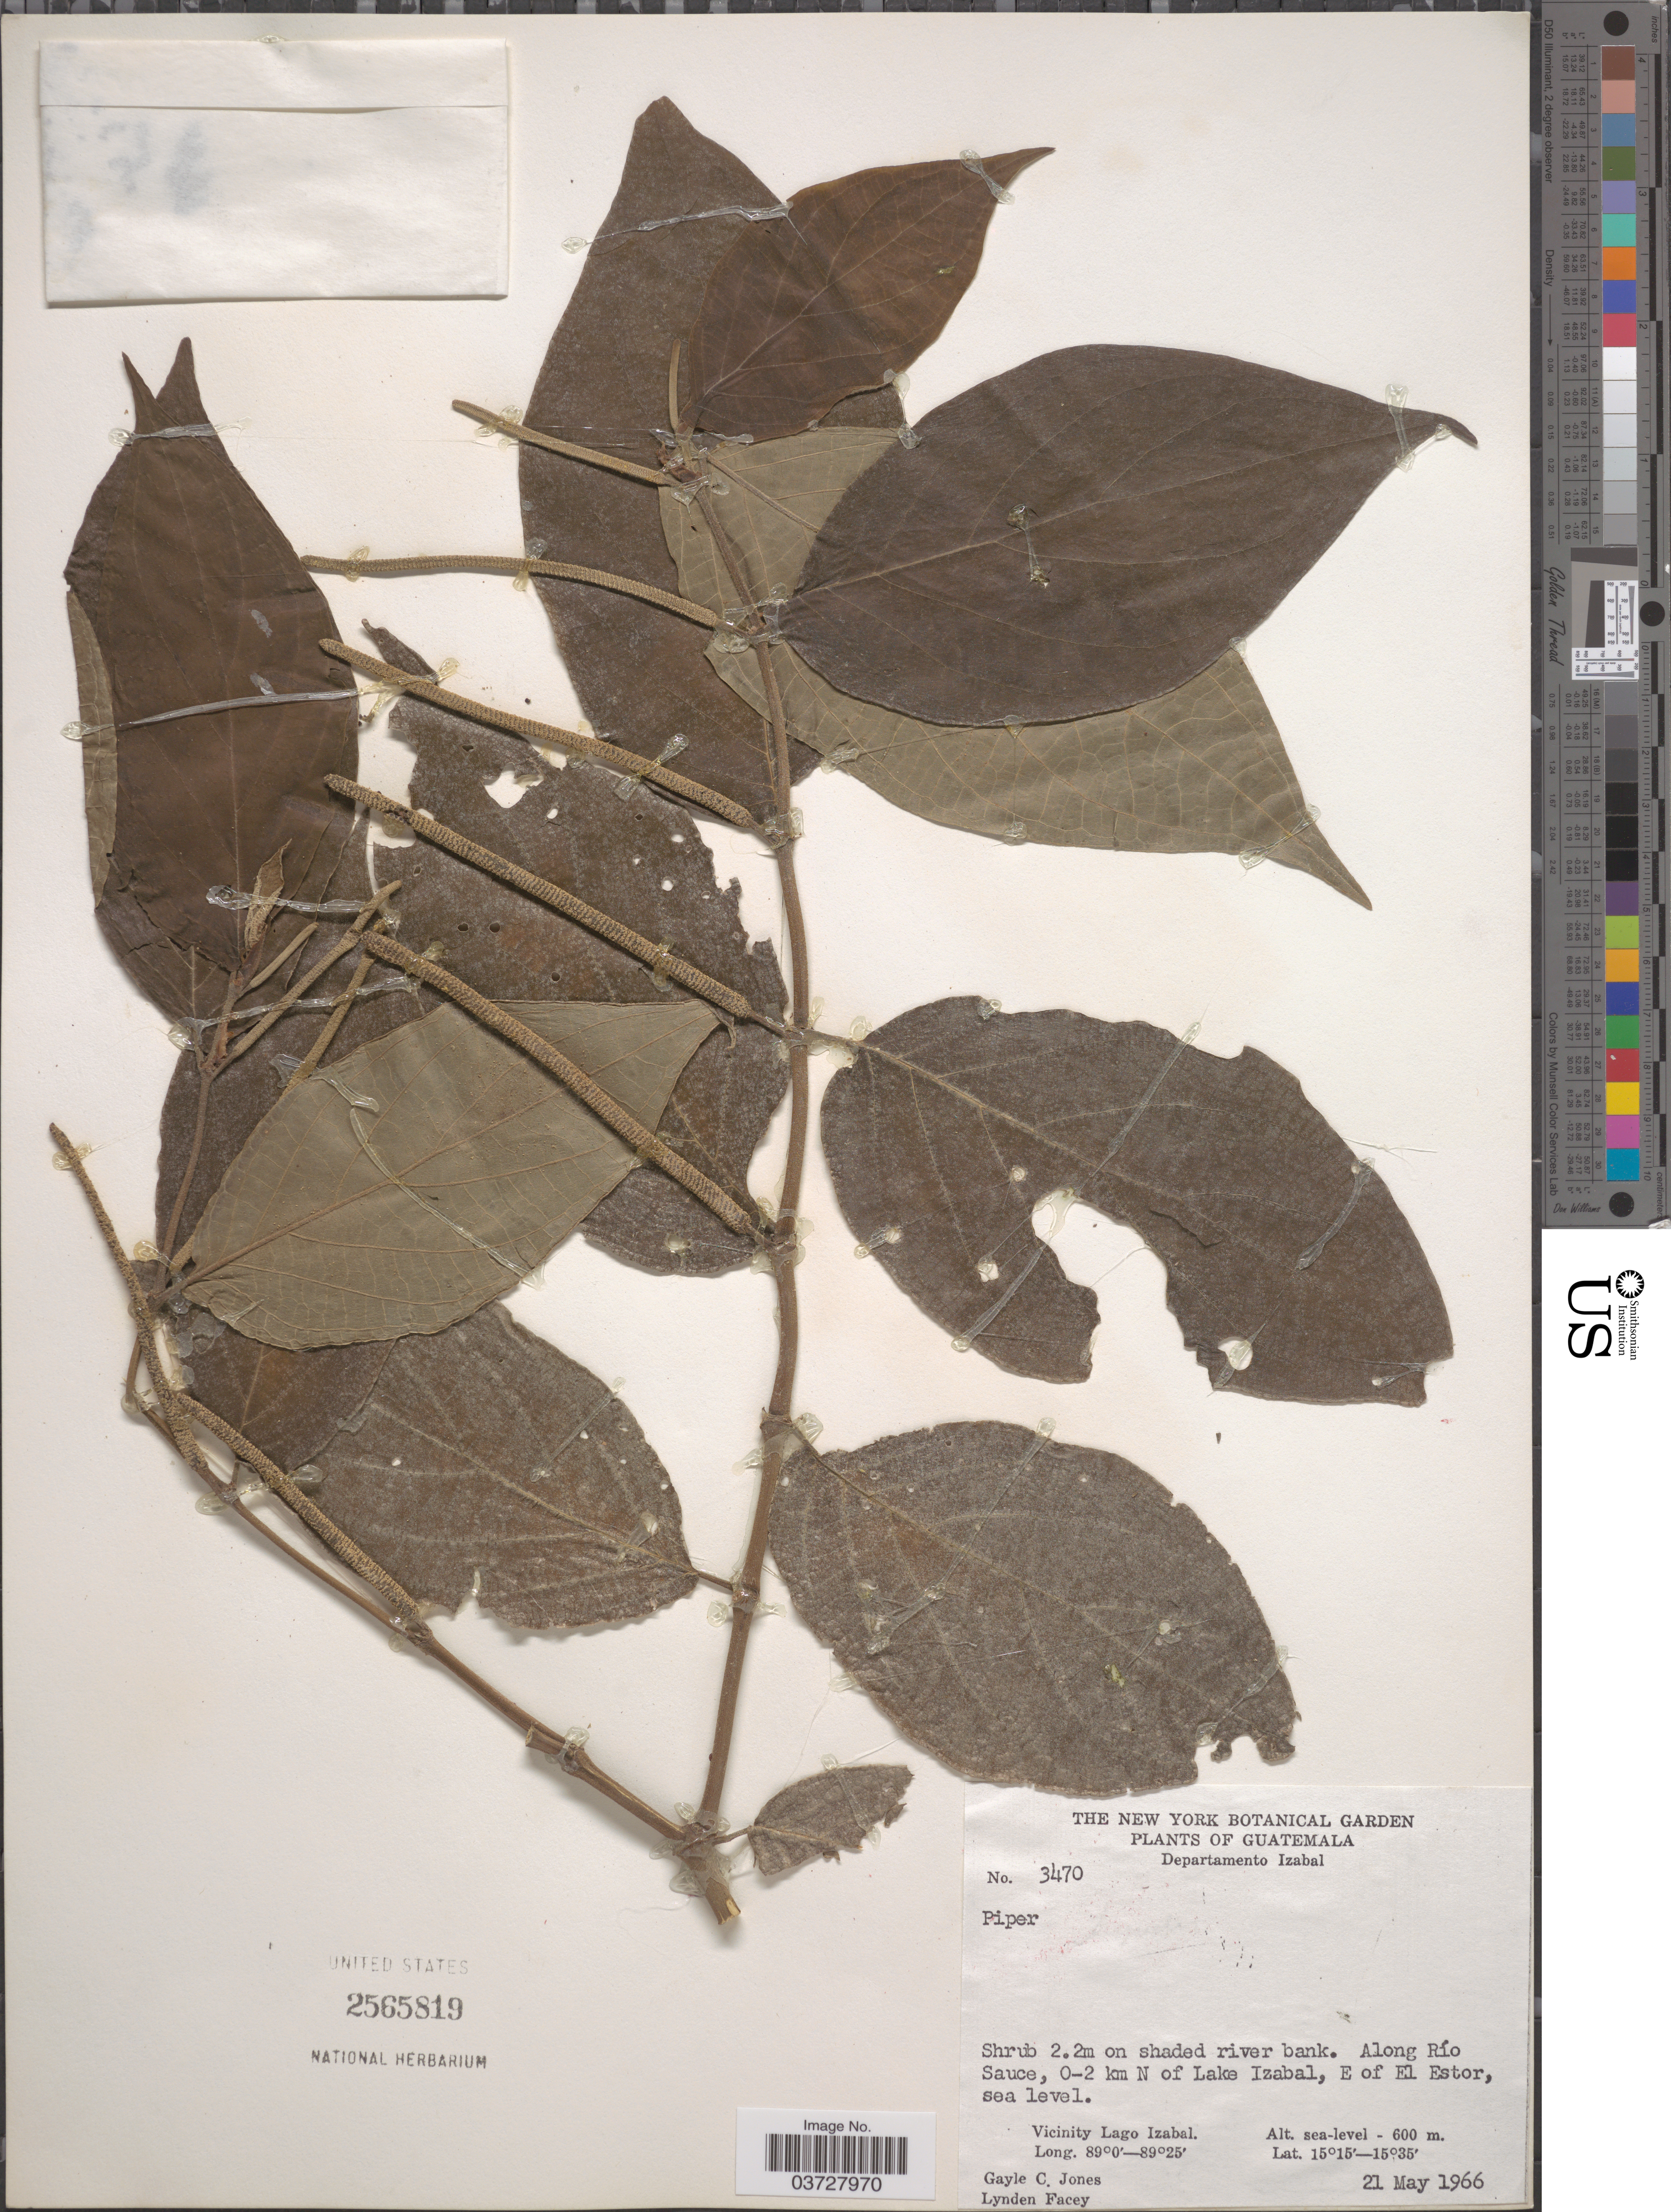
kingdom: Plantae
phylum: Tracheophyta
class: Magnoliopsida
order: Piperales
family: Piperaceae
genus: Piper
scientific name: Piper sp.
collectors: G. C. Jones & L. Facey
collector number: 3470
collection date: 1966-05-21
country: Guatemala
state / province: Izabal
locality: Departamento Izabal. Along Río Sauce, 0-2 km N of Lake Izabal, E of El Estor. Vicinity Lago Izabal.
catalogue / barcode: US 2565819